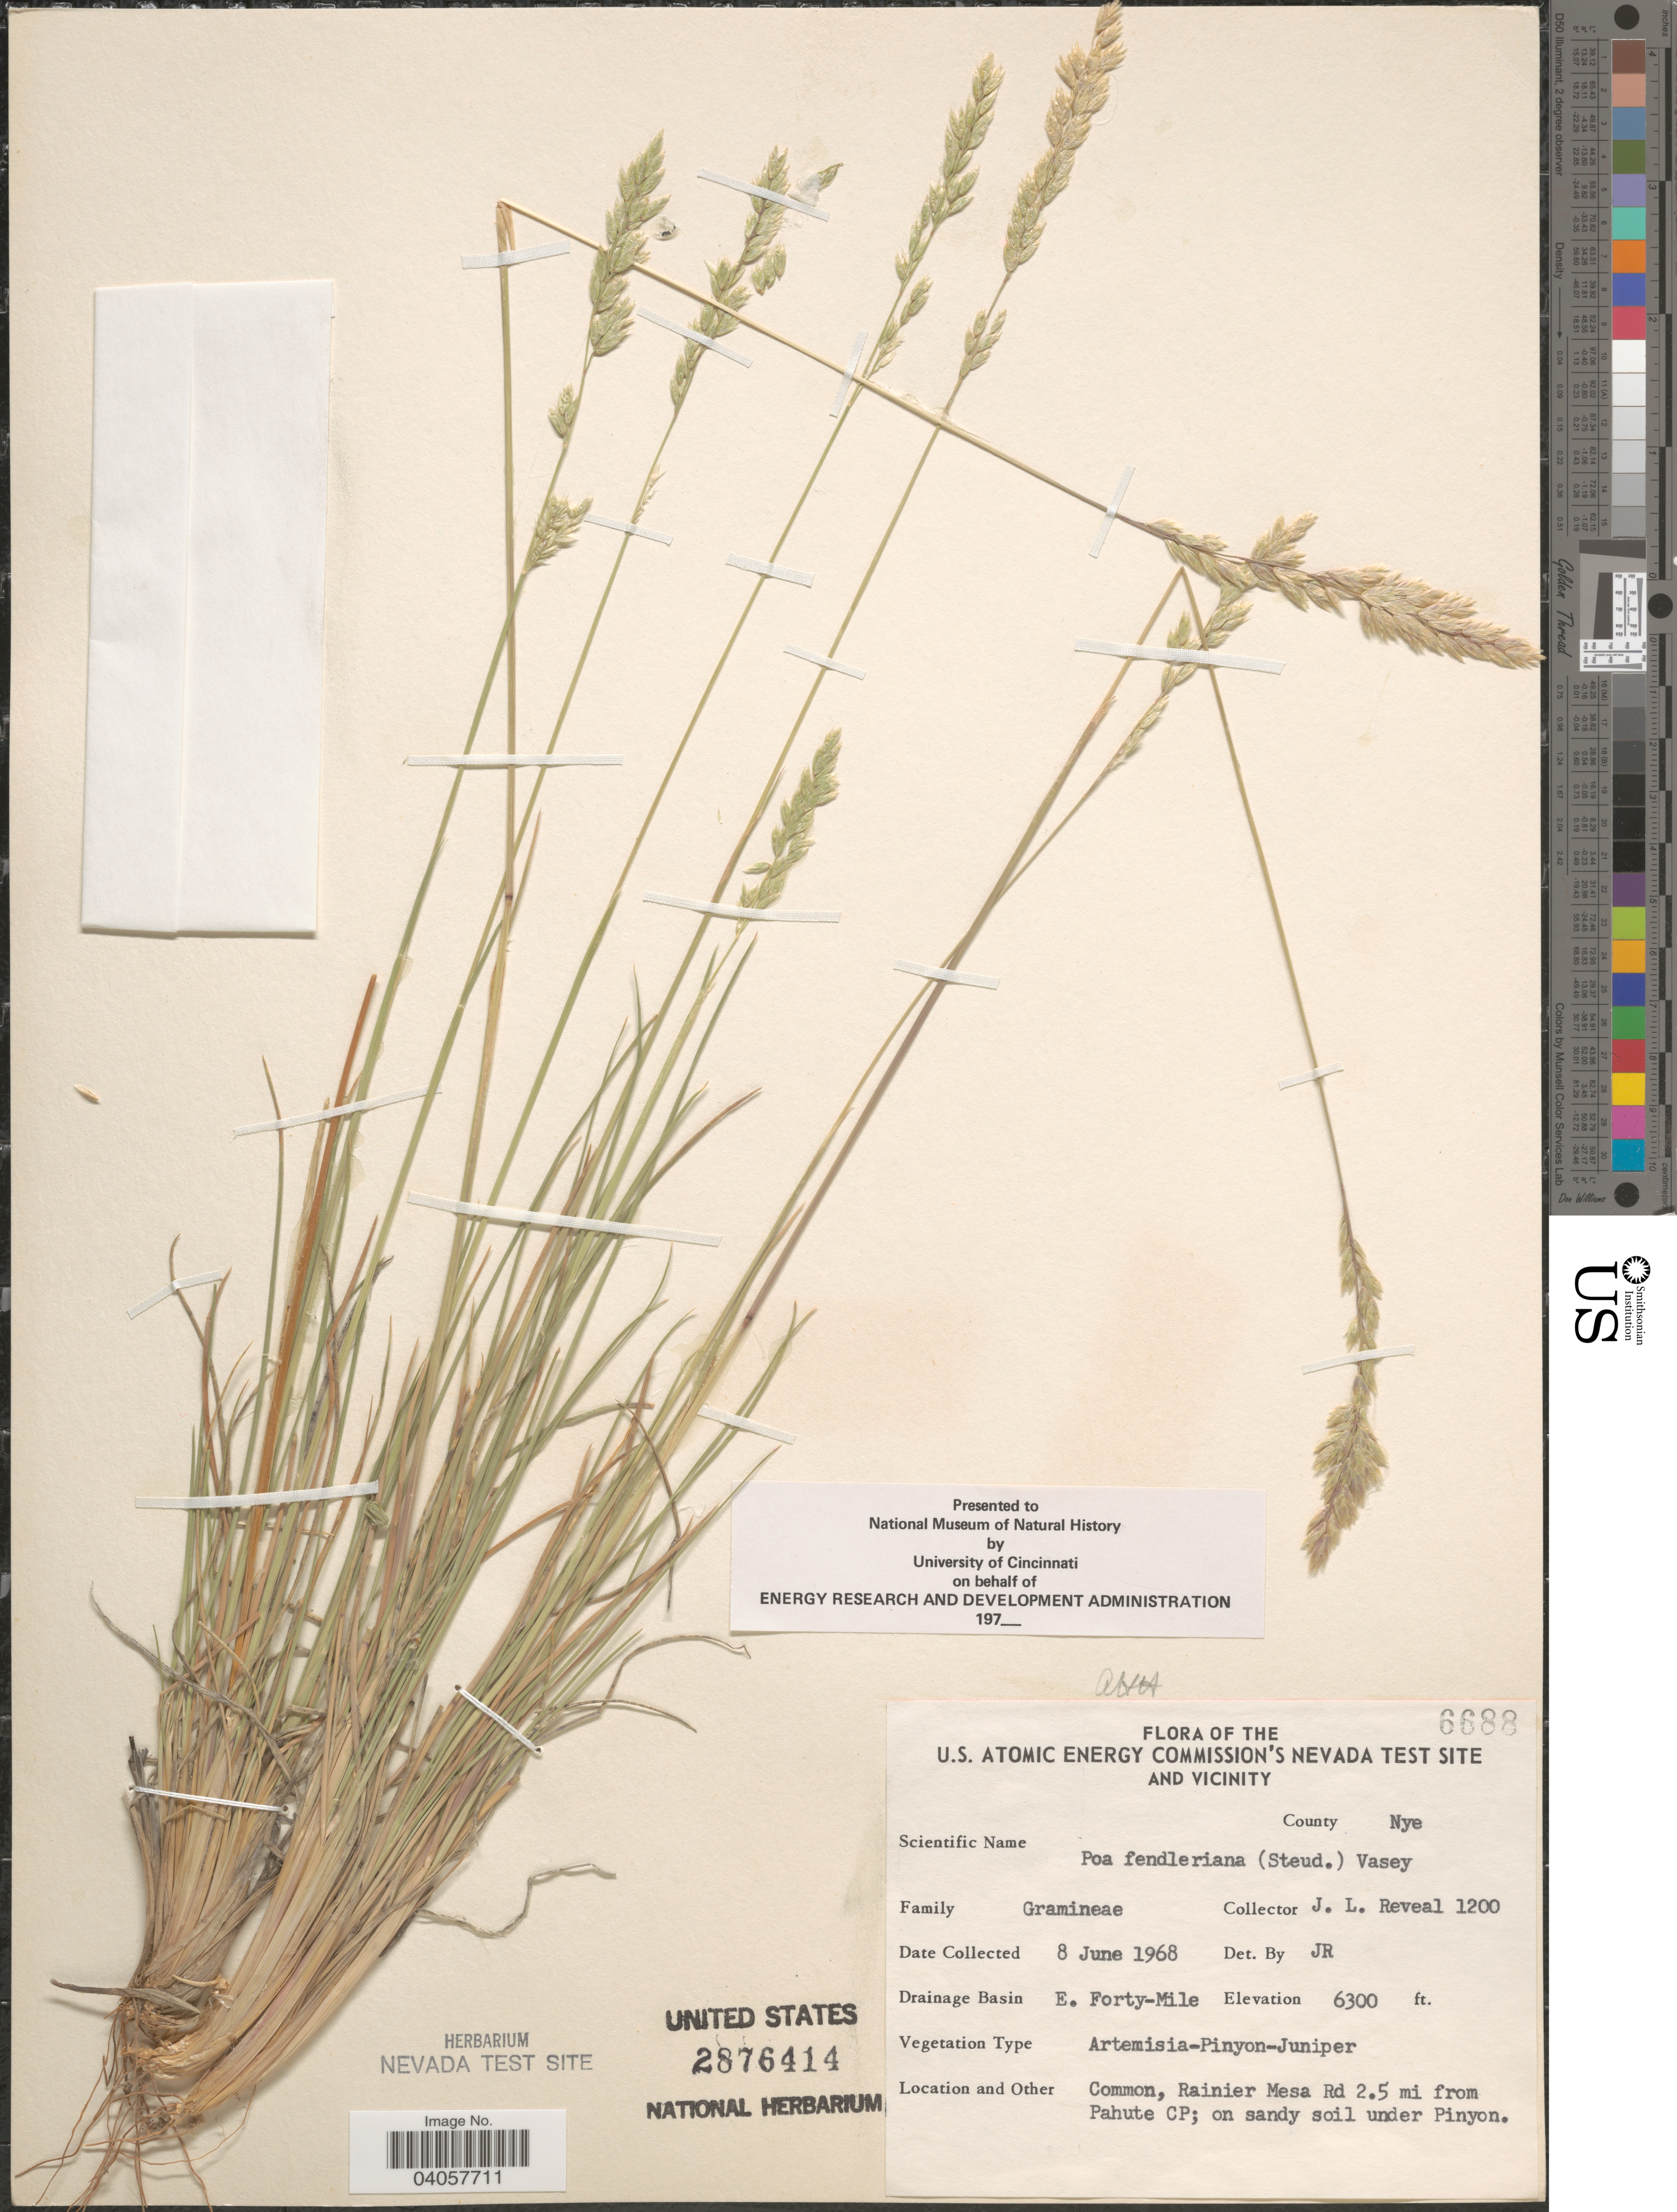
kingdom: Plantae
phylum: Tracheophyta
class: Liliopsida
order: Poales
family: Poaceae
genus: Poa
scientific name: Poa fendleriana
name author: (Steud.) Vasey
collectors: J. L. Reveal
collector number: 1200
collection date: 1968-06-08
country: United States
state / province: Nevada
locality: The U.S. Atomic Energy Commission's Nevada Test Site and vicinity. County Nye. Drainage Basin E. Forty-Mile. Rainier Mesa Rd 2.5 mi from Pahute CP.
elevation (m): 1920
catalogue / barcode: US 2876414